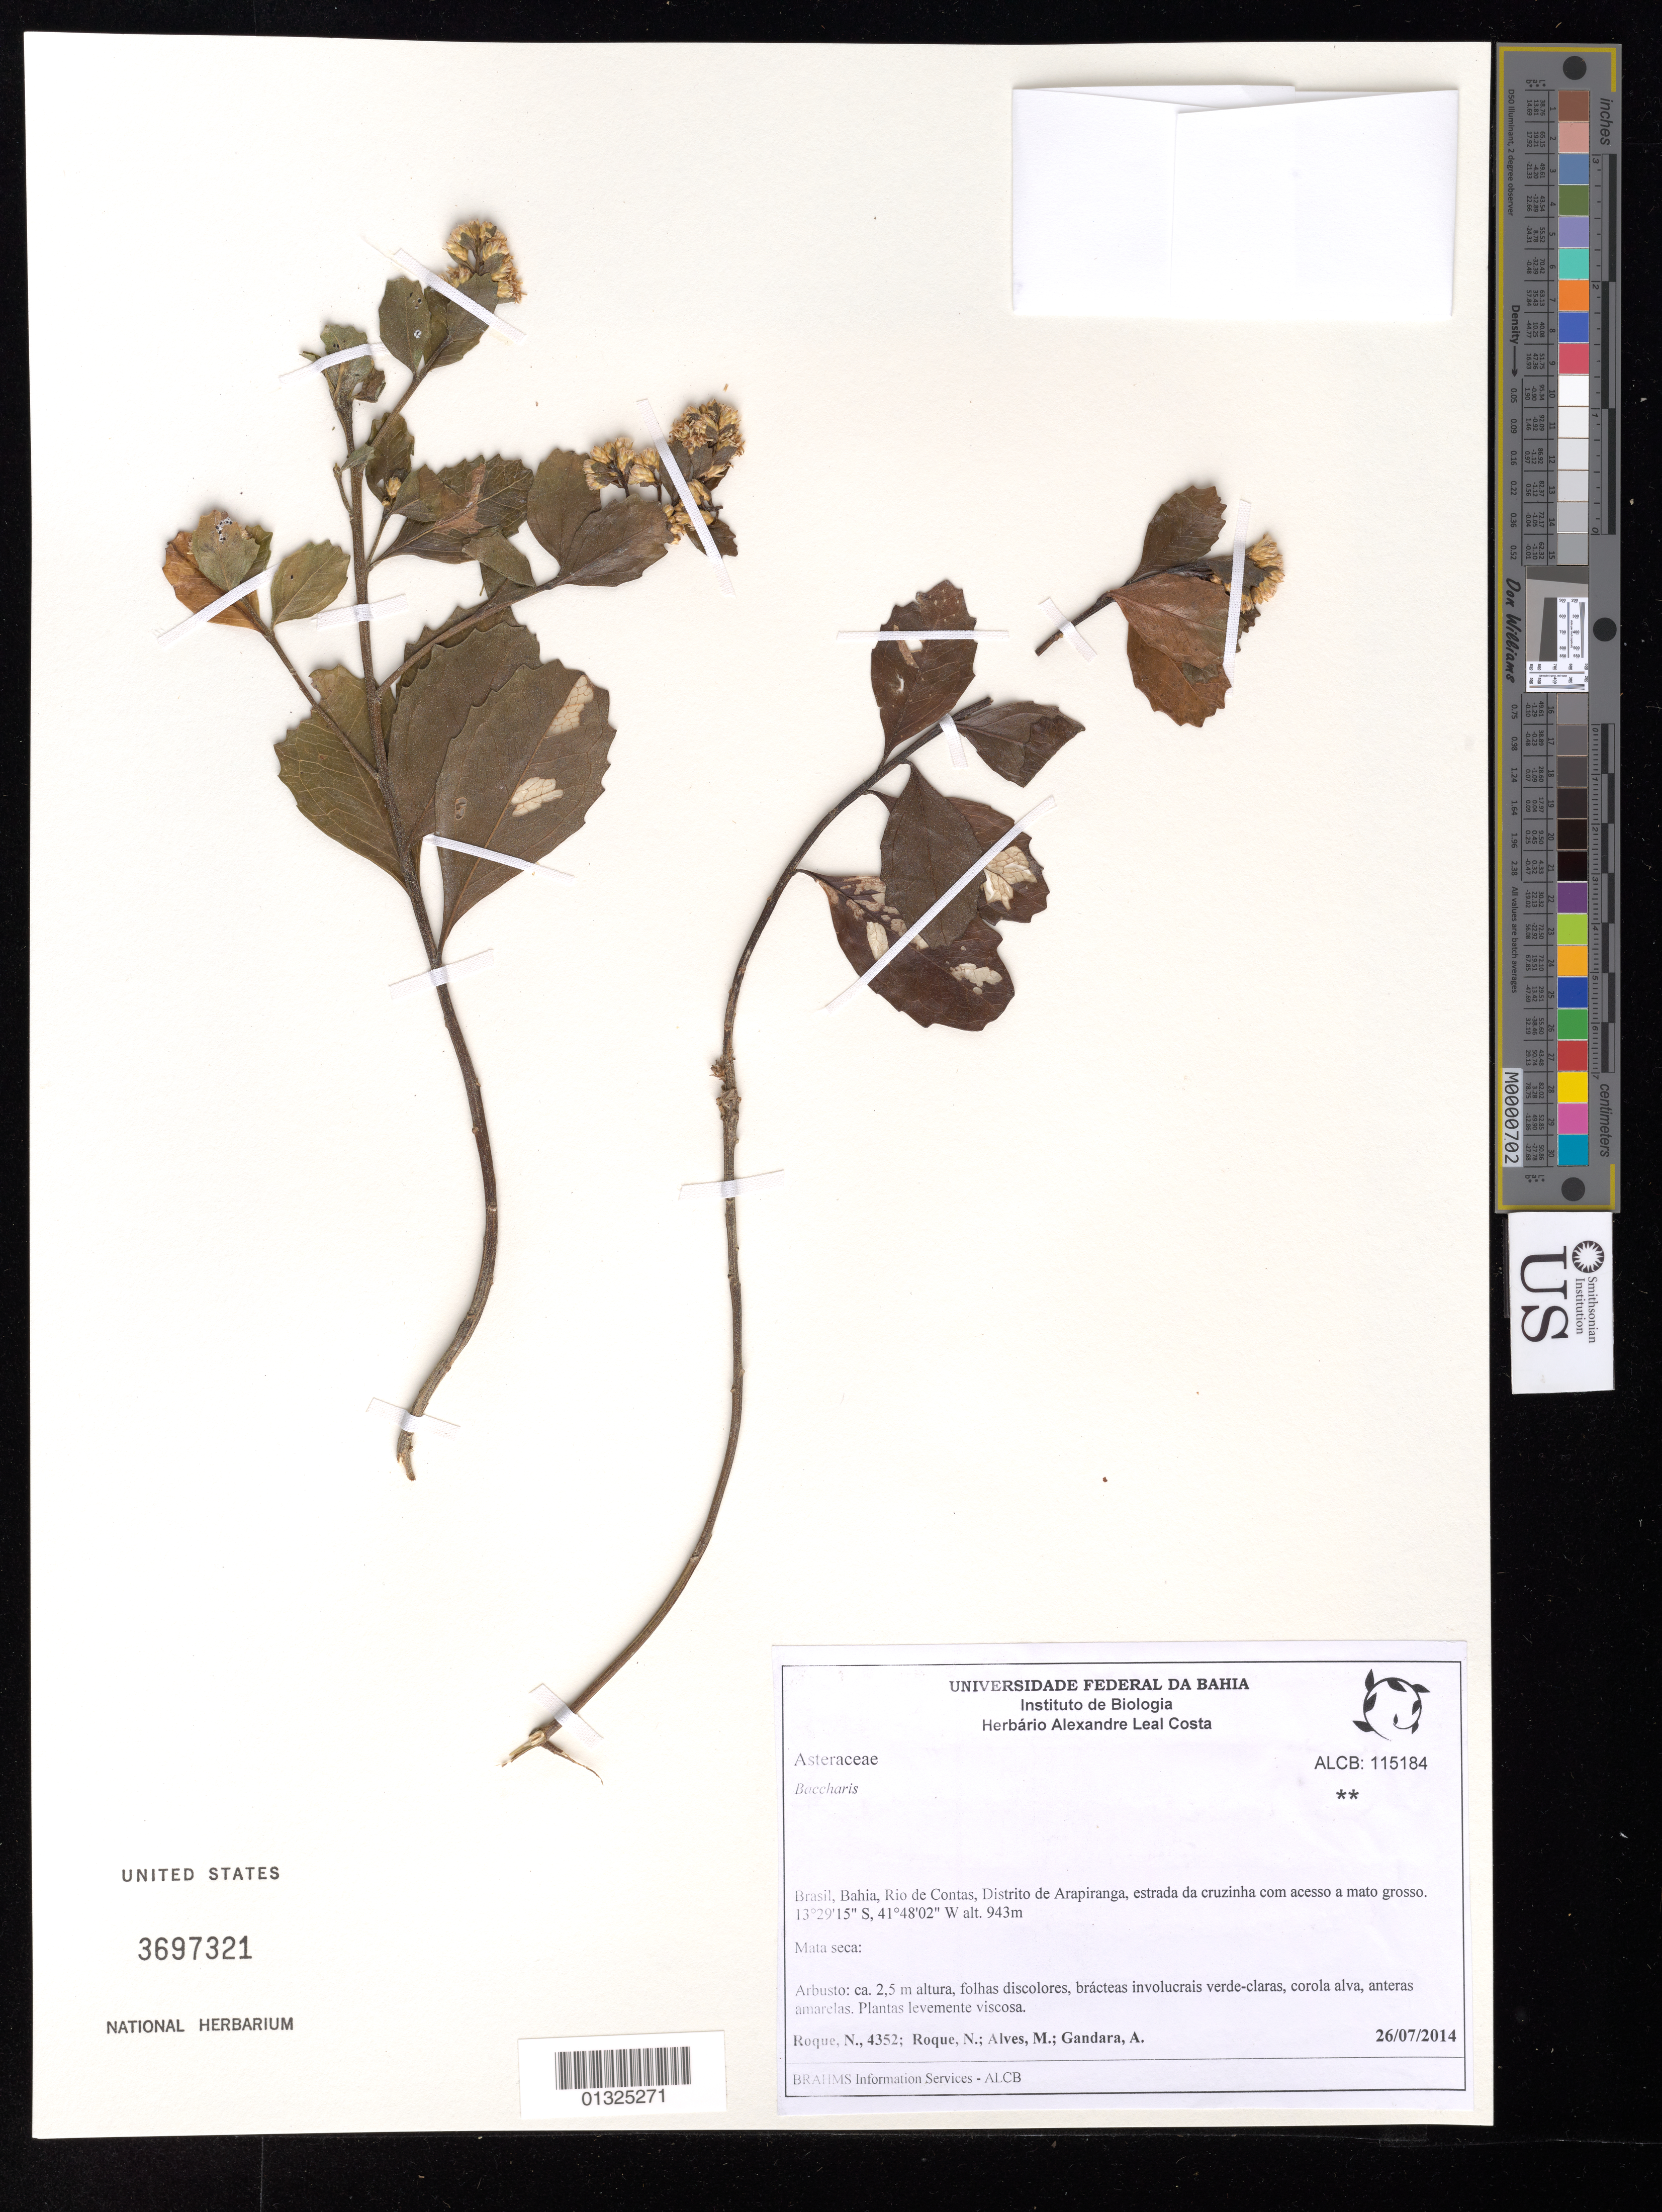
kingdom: Plantae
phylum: Tracheophyta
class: Magnoliopsida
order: Asterales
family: Asteraceae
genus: Baccharis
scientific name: Baccharis sp.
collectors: N. Roque, M. Alves & A. Gándara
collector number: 4352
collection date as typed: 26 July 2014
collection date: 2014-07-26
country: Brazil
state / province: Bahia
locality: Rio de Contas, Distrito de Arapiranga, estrada da cruzinha com acesso a mato grosso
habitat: Mata seca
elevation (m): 943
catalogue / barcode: US 3697321